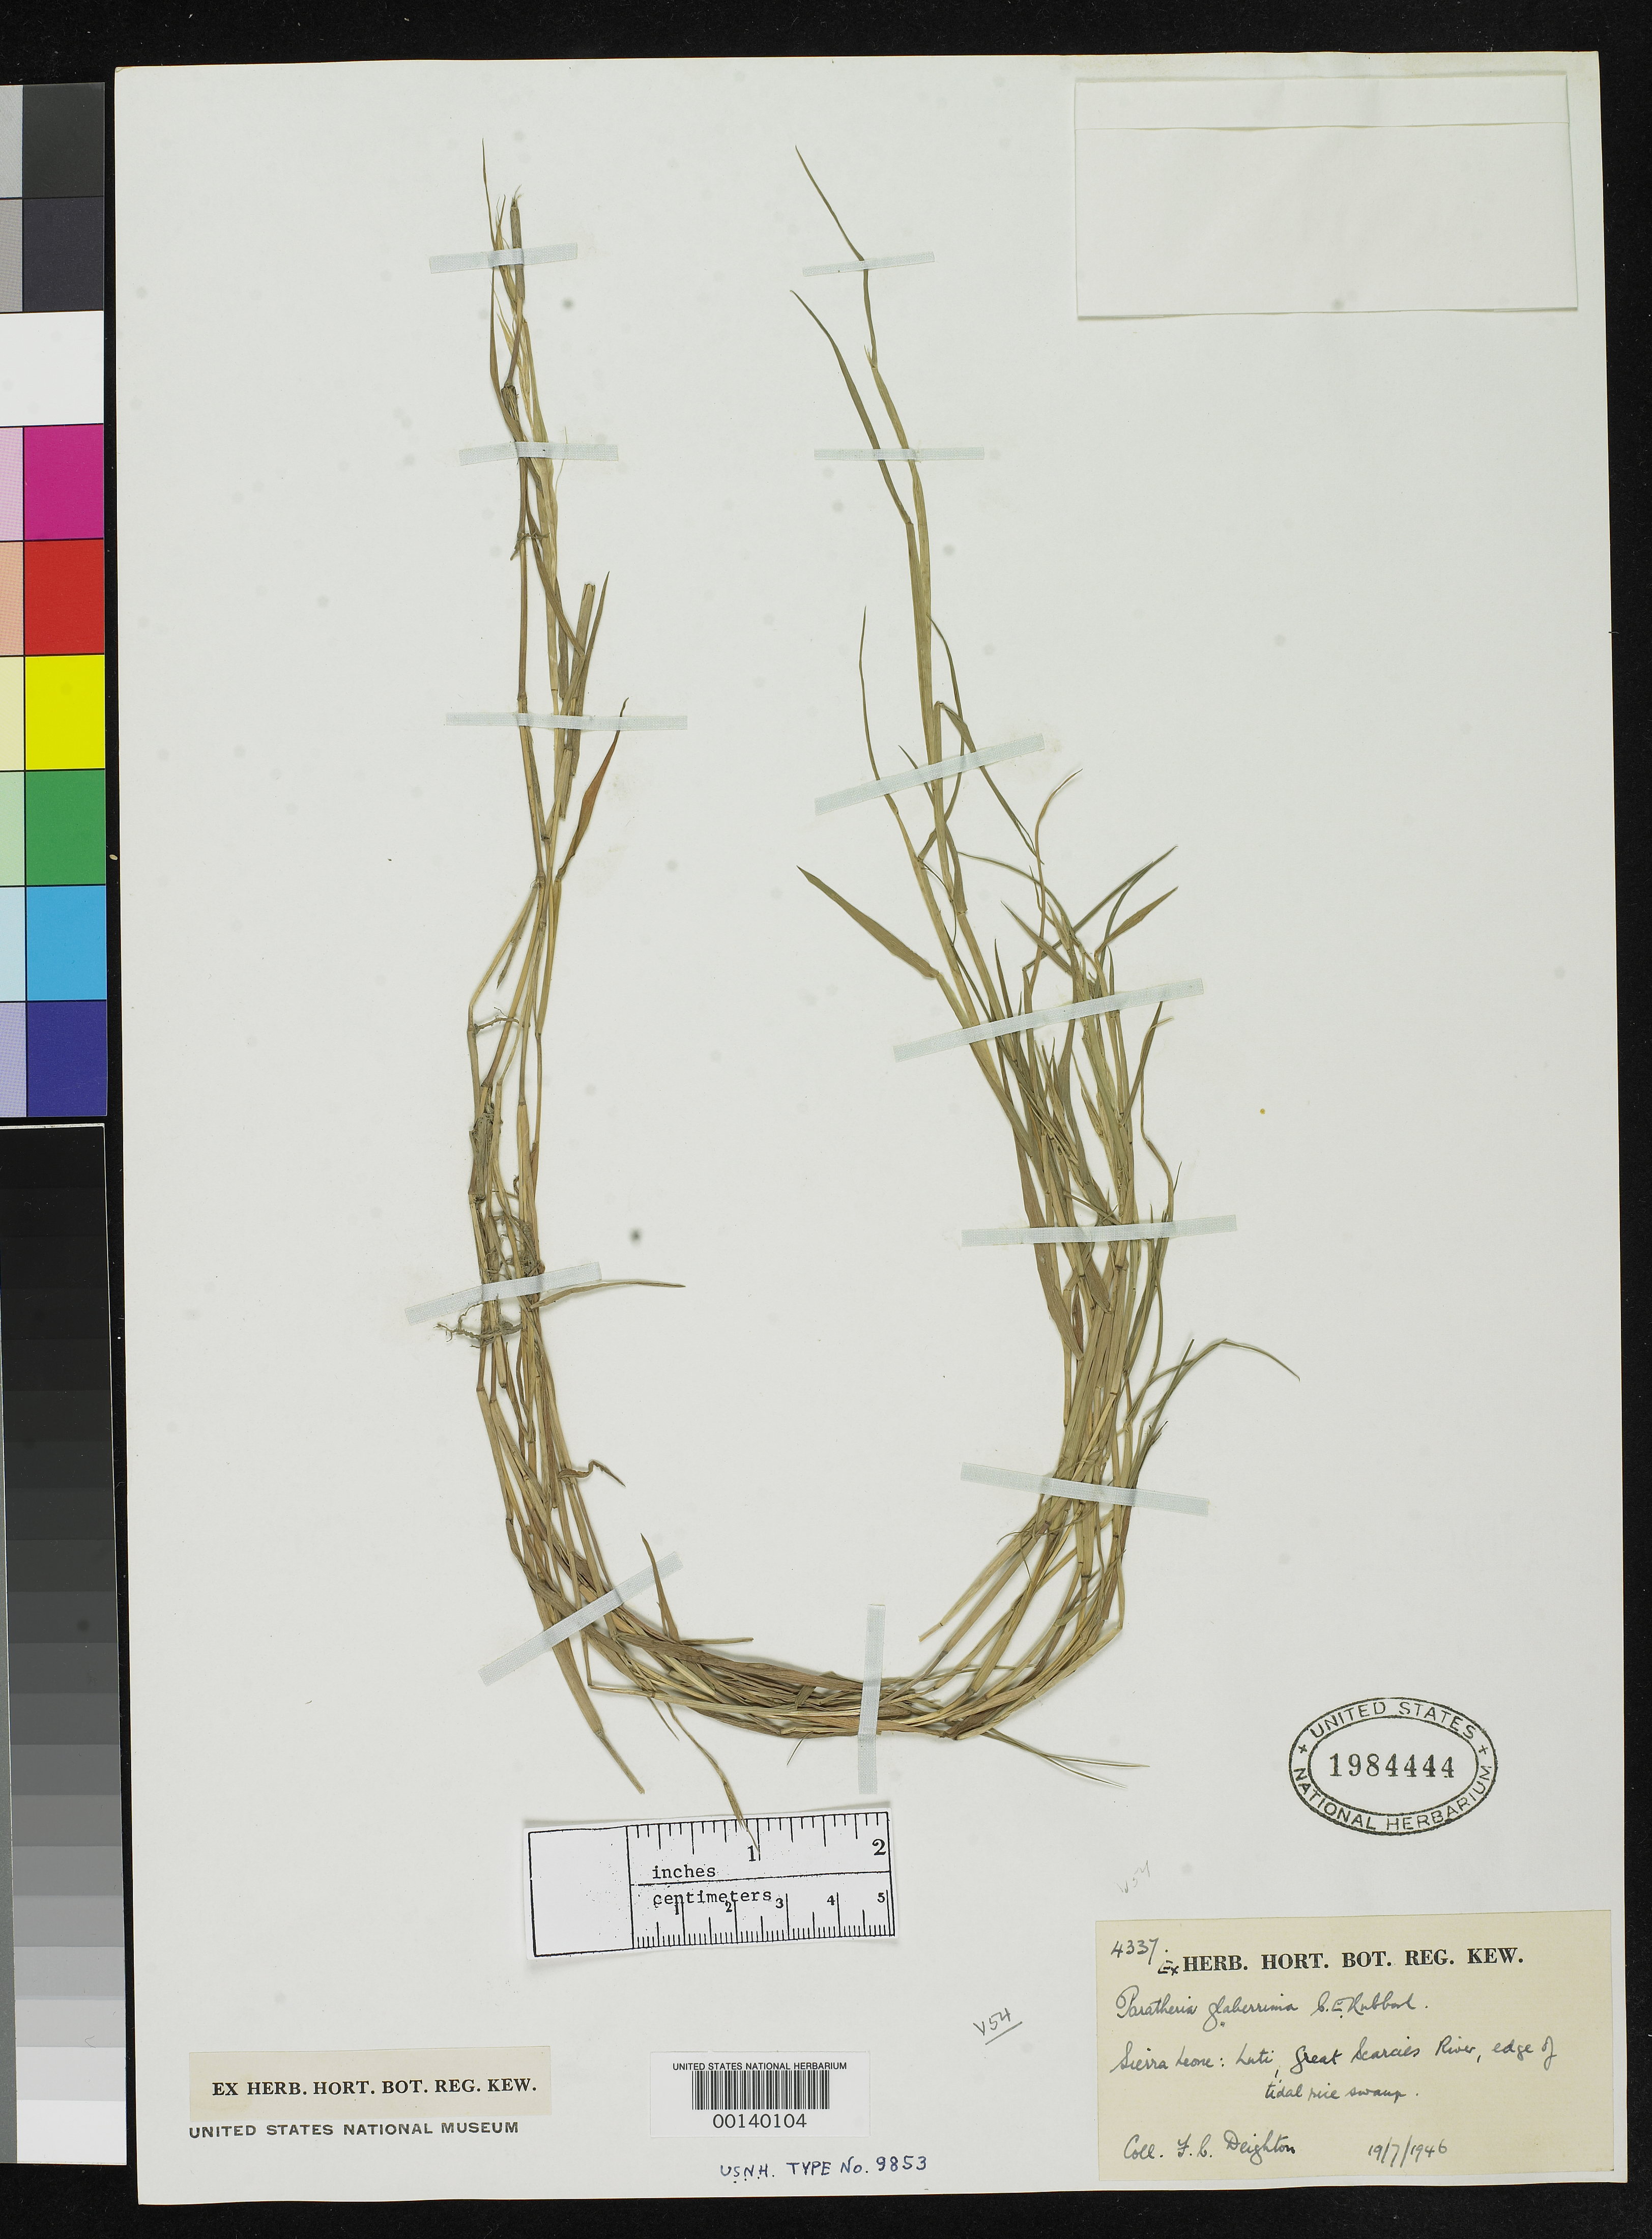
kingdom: Plantae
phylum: Tracheophyta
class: Liliopsida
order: Poales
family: Poaceae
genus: Paratheria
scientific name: Paratheria glaberrima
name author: C.E. Hubb.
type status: Isotype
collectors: F. Deighton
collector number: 4337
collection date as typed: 19 Jul 1946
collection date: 1946-07-19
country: Sierra Leone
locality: Kambia, Luti, Great Scaries River.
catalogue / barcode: US 1984444